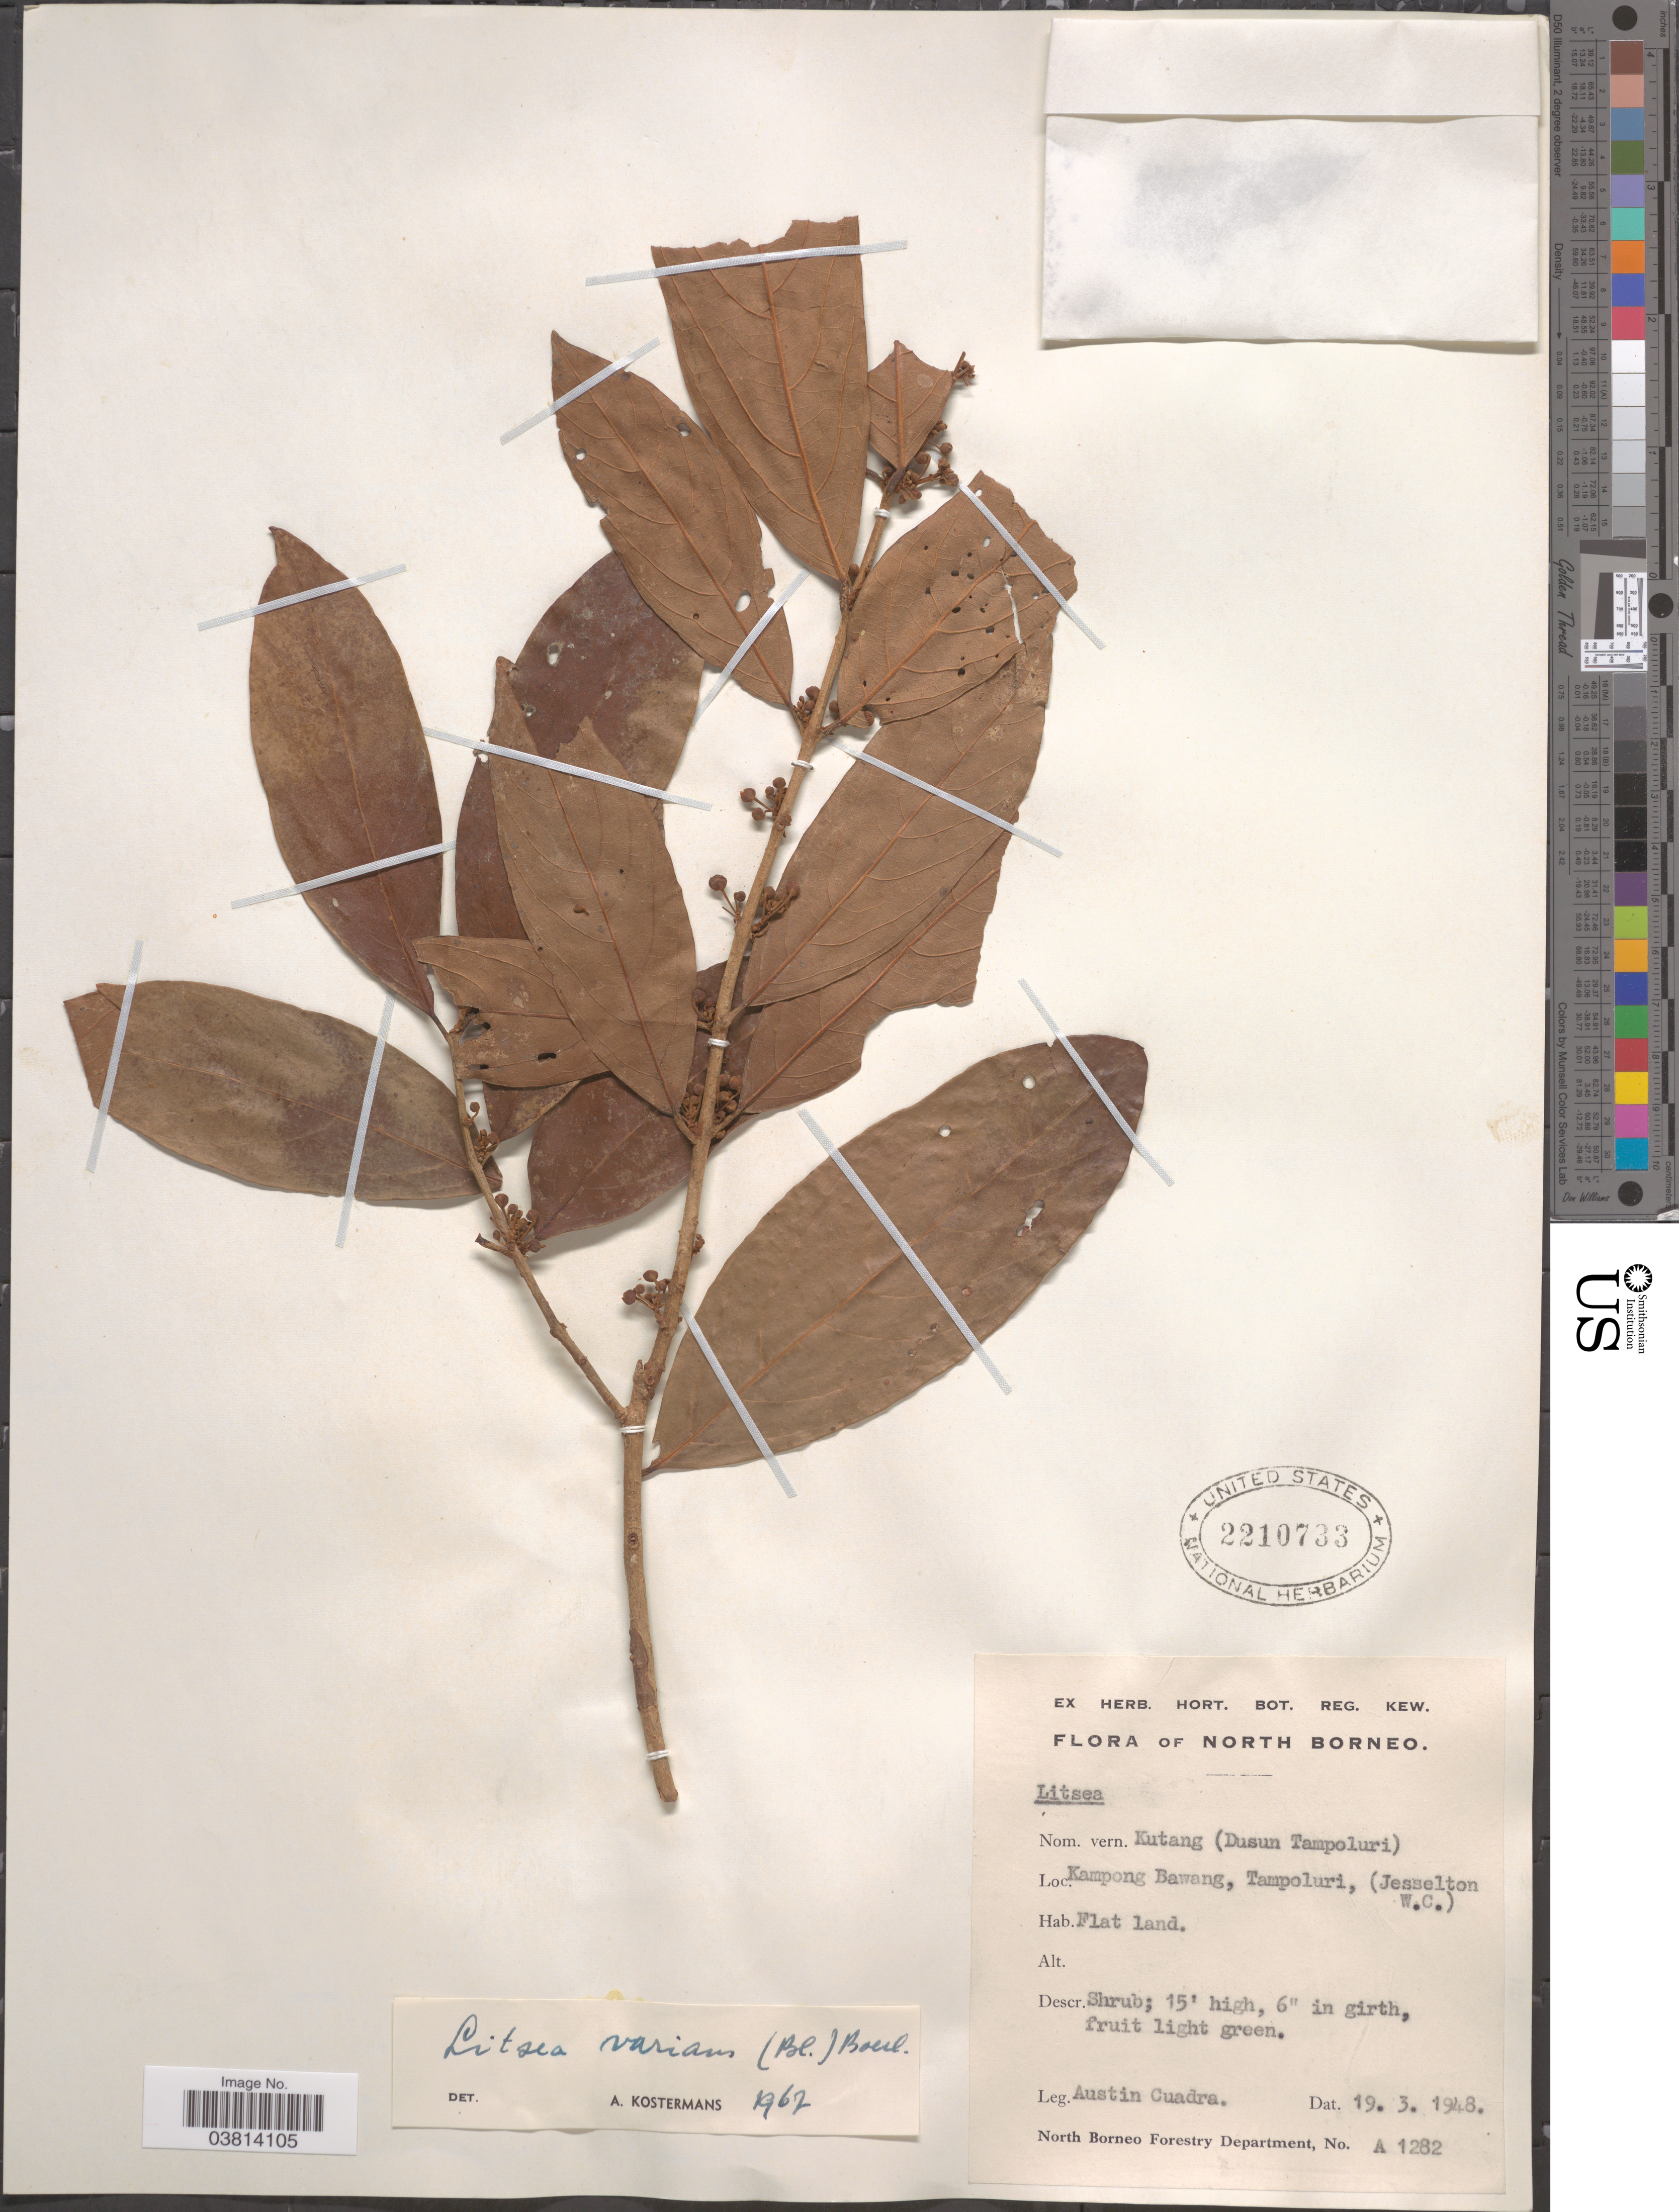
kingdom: Plantae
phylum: Tracheophyta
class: Magnoliopsida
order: Laurales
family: Lauraceae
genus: Litsea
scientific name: Litsea varians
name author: (Blume) Boerl.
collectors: A. Cuadra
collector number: A1282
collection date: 1948-03-19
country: Malaysia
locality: North Borneo. Kampong Bawang, Tampoluri, (Jesselton W.C.).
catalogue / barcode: US 2210733